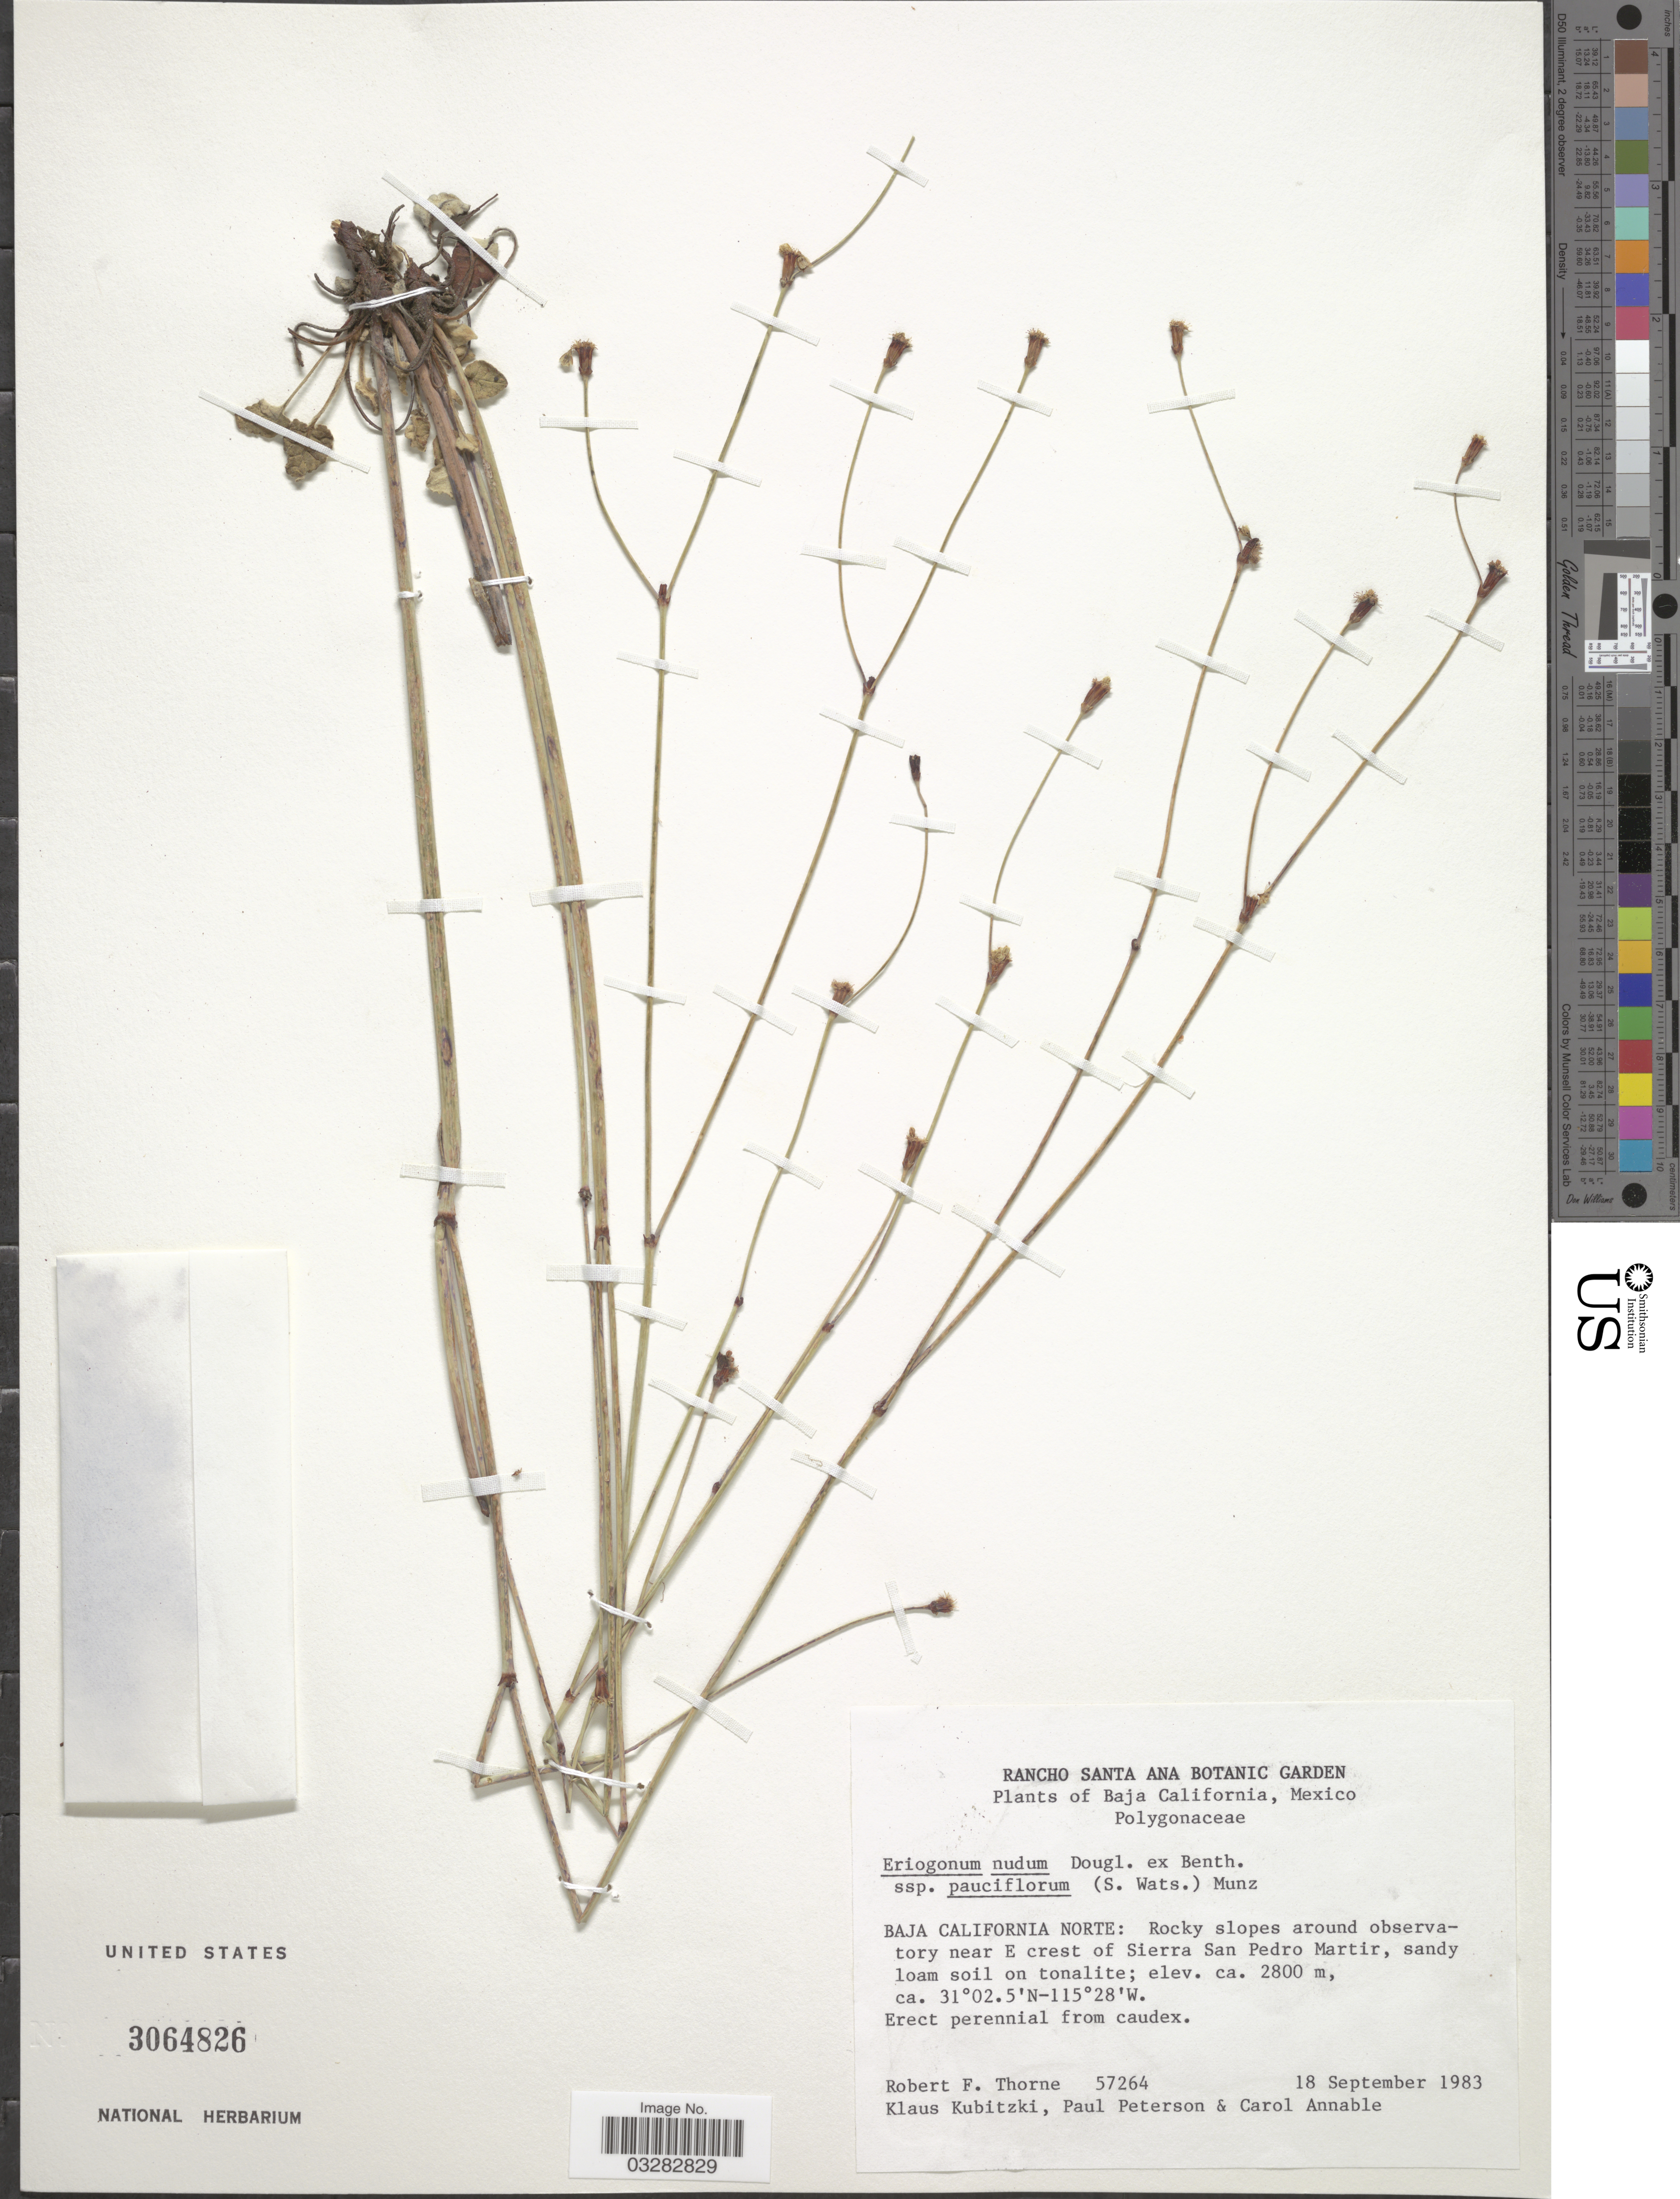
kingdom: Plantae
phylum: Tracheophyta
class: Magnoliopsida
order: Caryophyllales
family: Polygonaceae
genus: Eriogonum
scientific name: Eriogonum nudum var. nudum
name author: Douglas ex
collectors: R. F. Thorne, K. Kubitzki, P. M. Peterson & C. R. Annable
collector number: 57264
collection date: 1983-09-18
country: Mexico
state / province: Baja California Norte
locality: Rocky slopes around observatory near E crest of Sierra San Pedro Martir.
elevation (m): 2800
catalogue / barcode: US 3064826